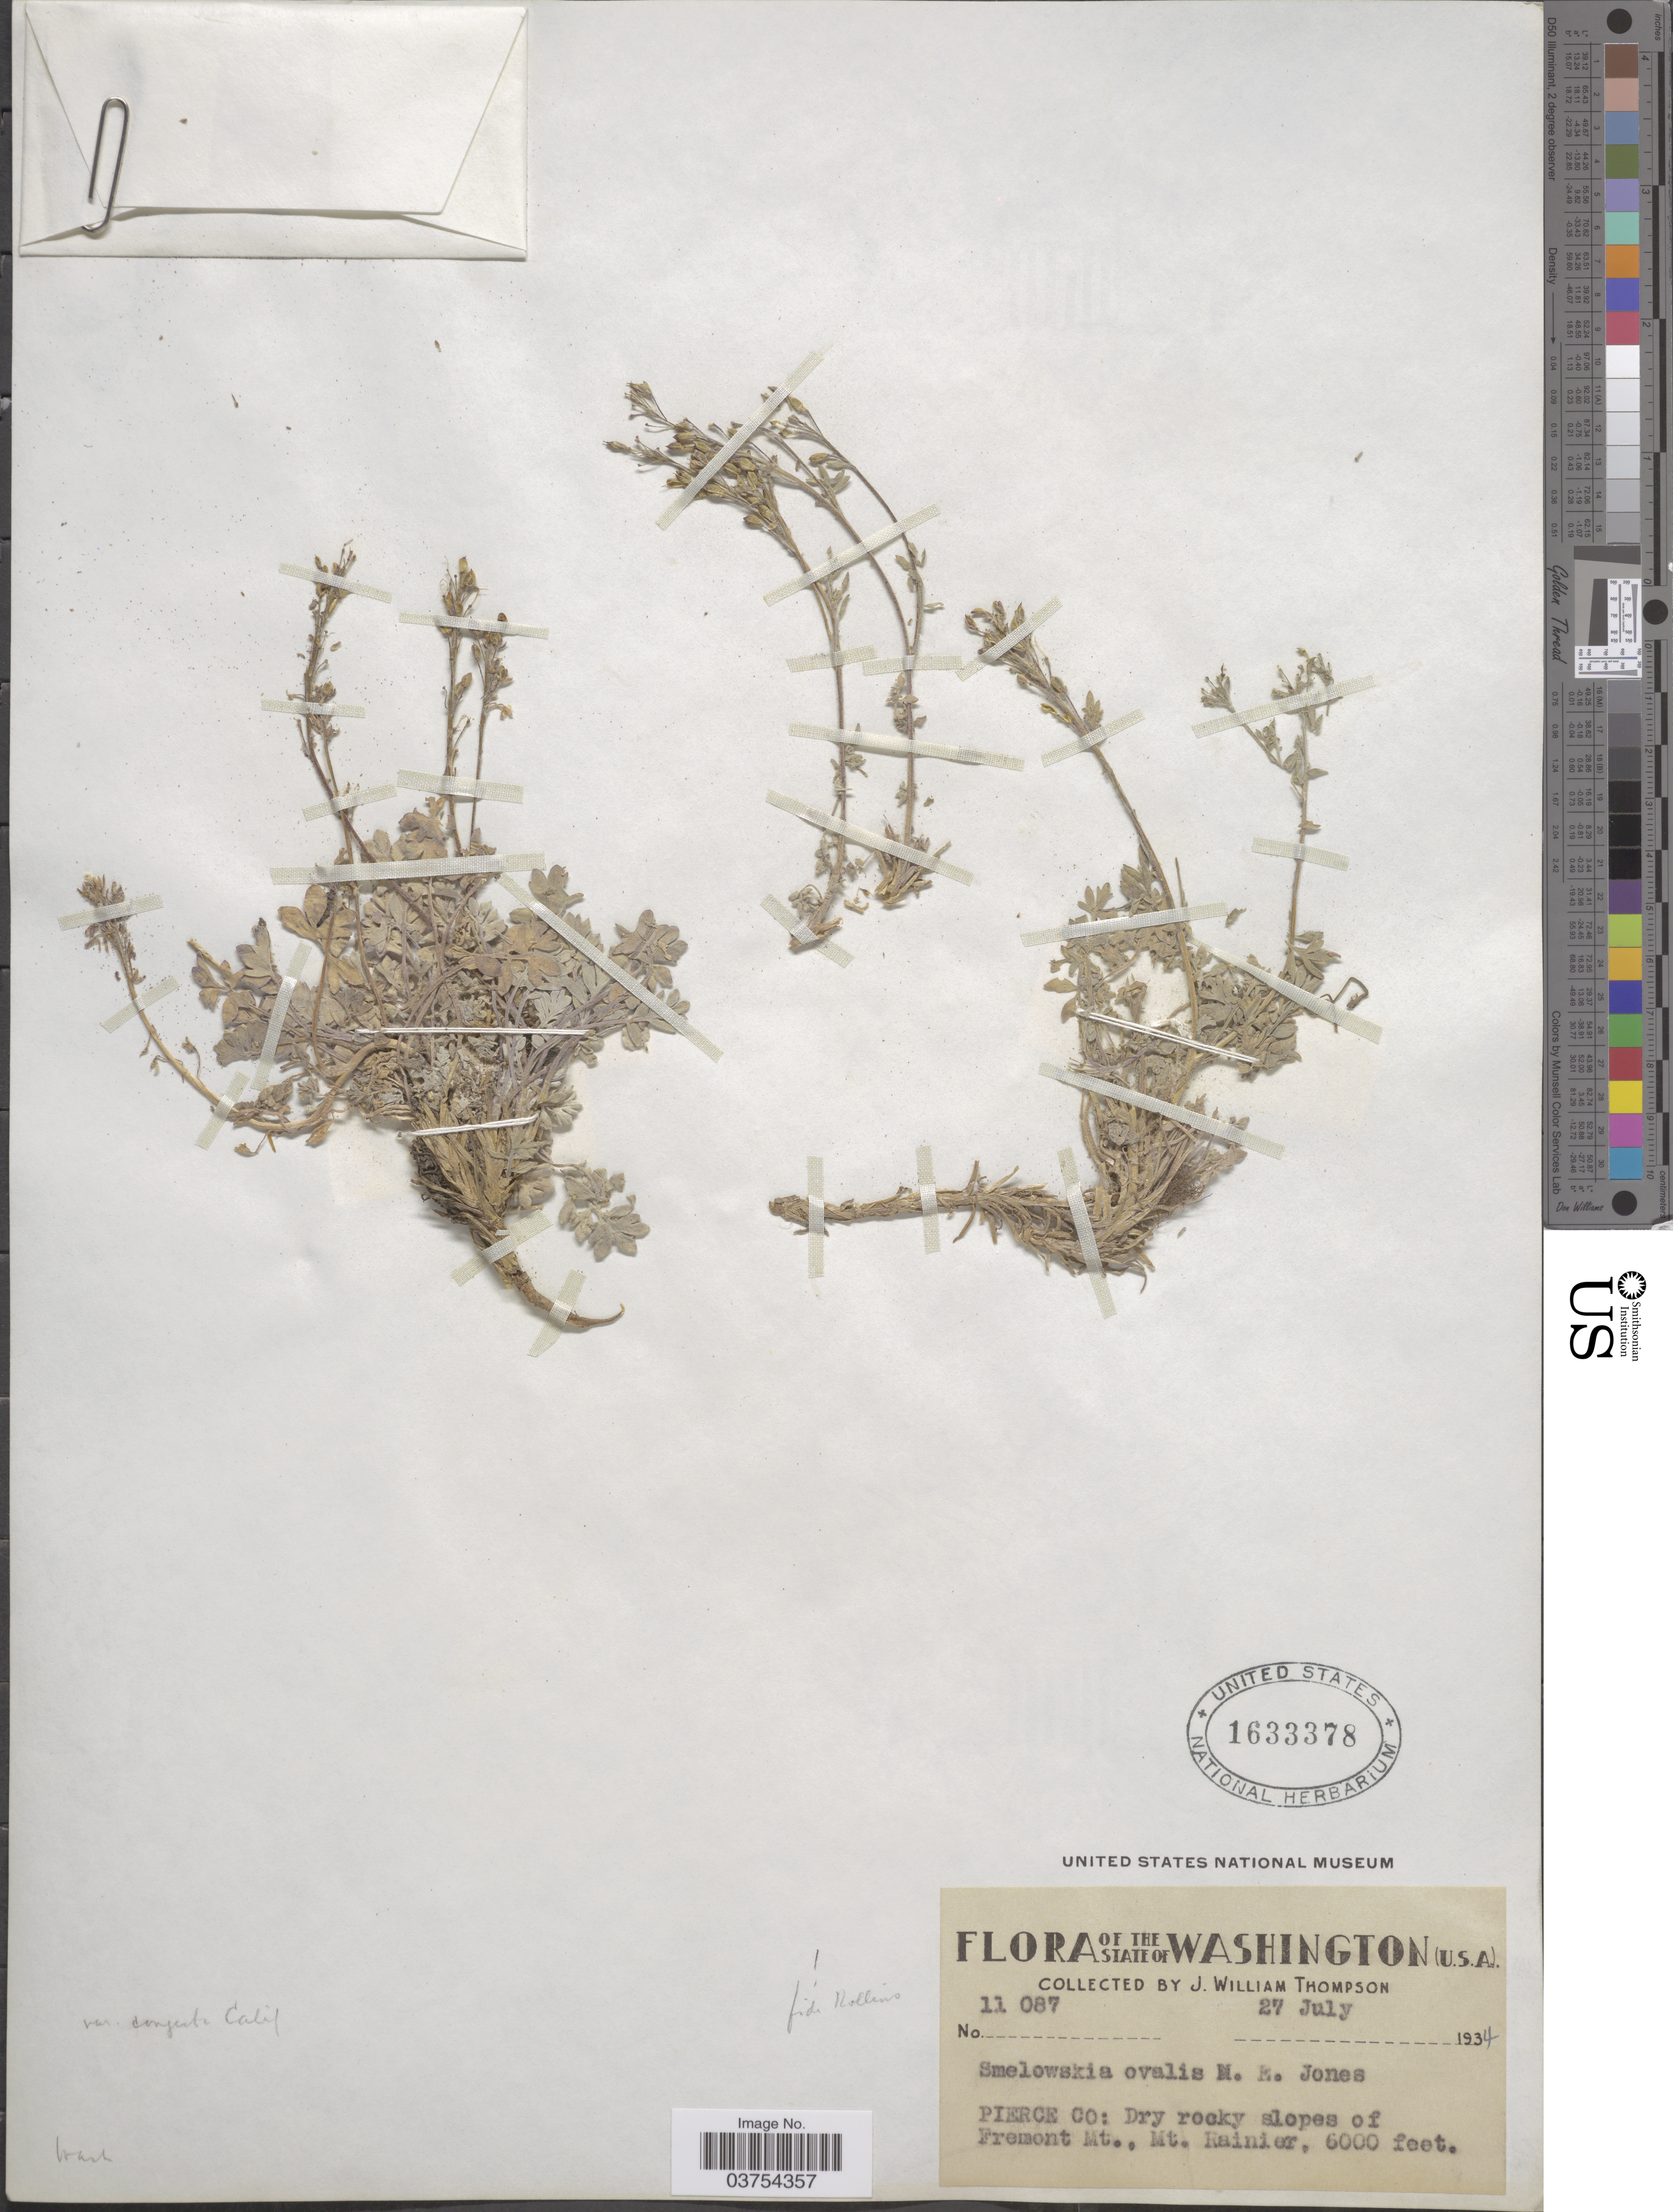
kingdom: Plantae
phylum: Tracheophyta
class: Magnoliopsida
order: Brassicales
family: Brassicaceae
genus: Smelowskia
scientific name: Smelowskia ovalis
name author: M.E. Jones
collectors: J. W. Thompson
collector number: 11087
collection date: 1934-07-27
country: United States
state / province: Washington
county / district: Pierce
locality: Pierce Co: Dry rocky slopes of Fremont Mt., Mt. Rainier.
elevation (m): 1829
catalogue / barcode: US 1633378